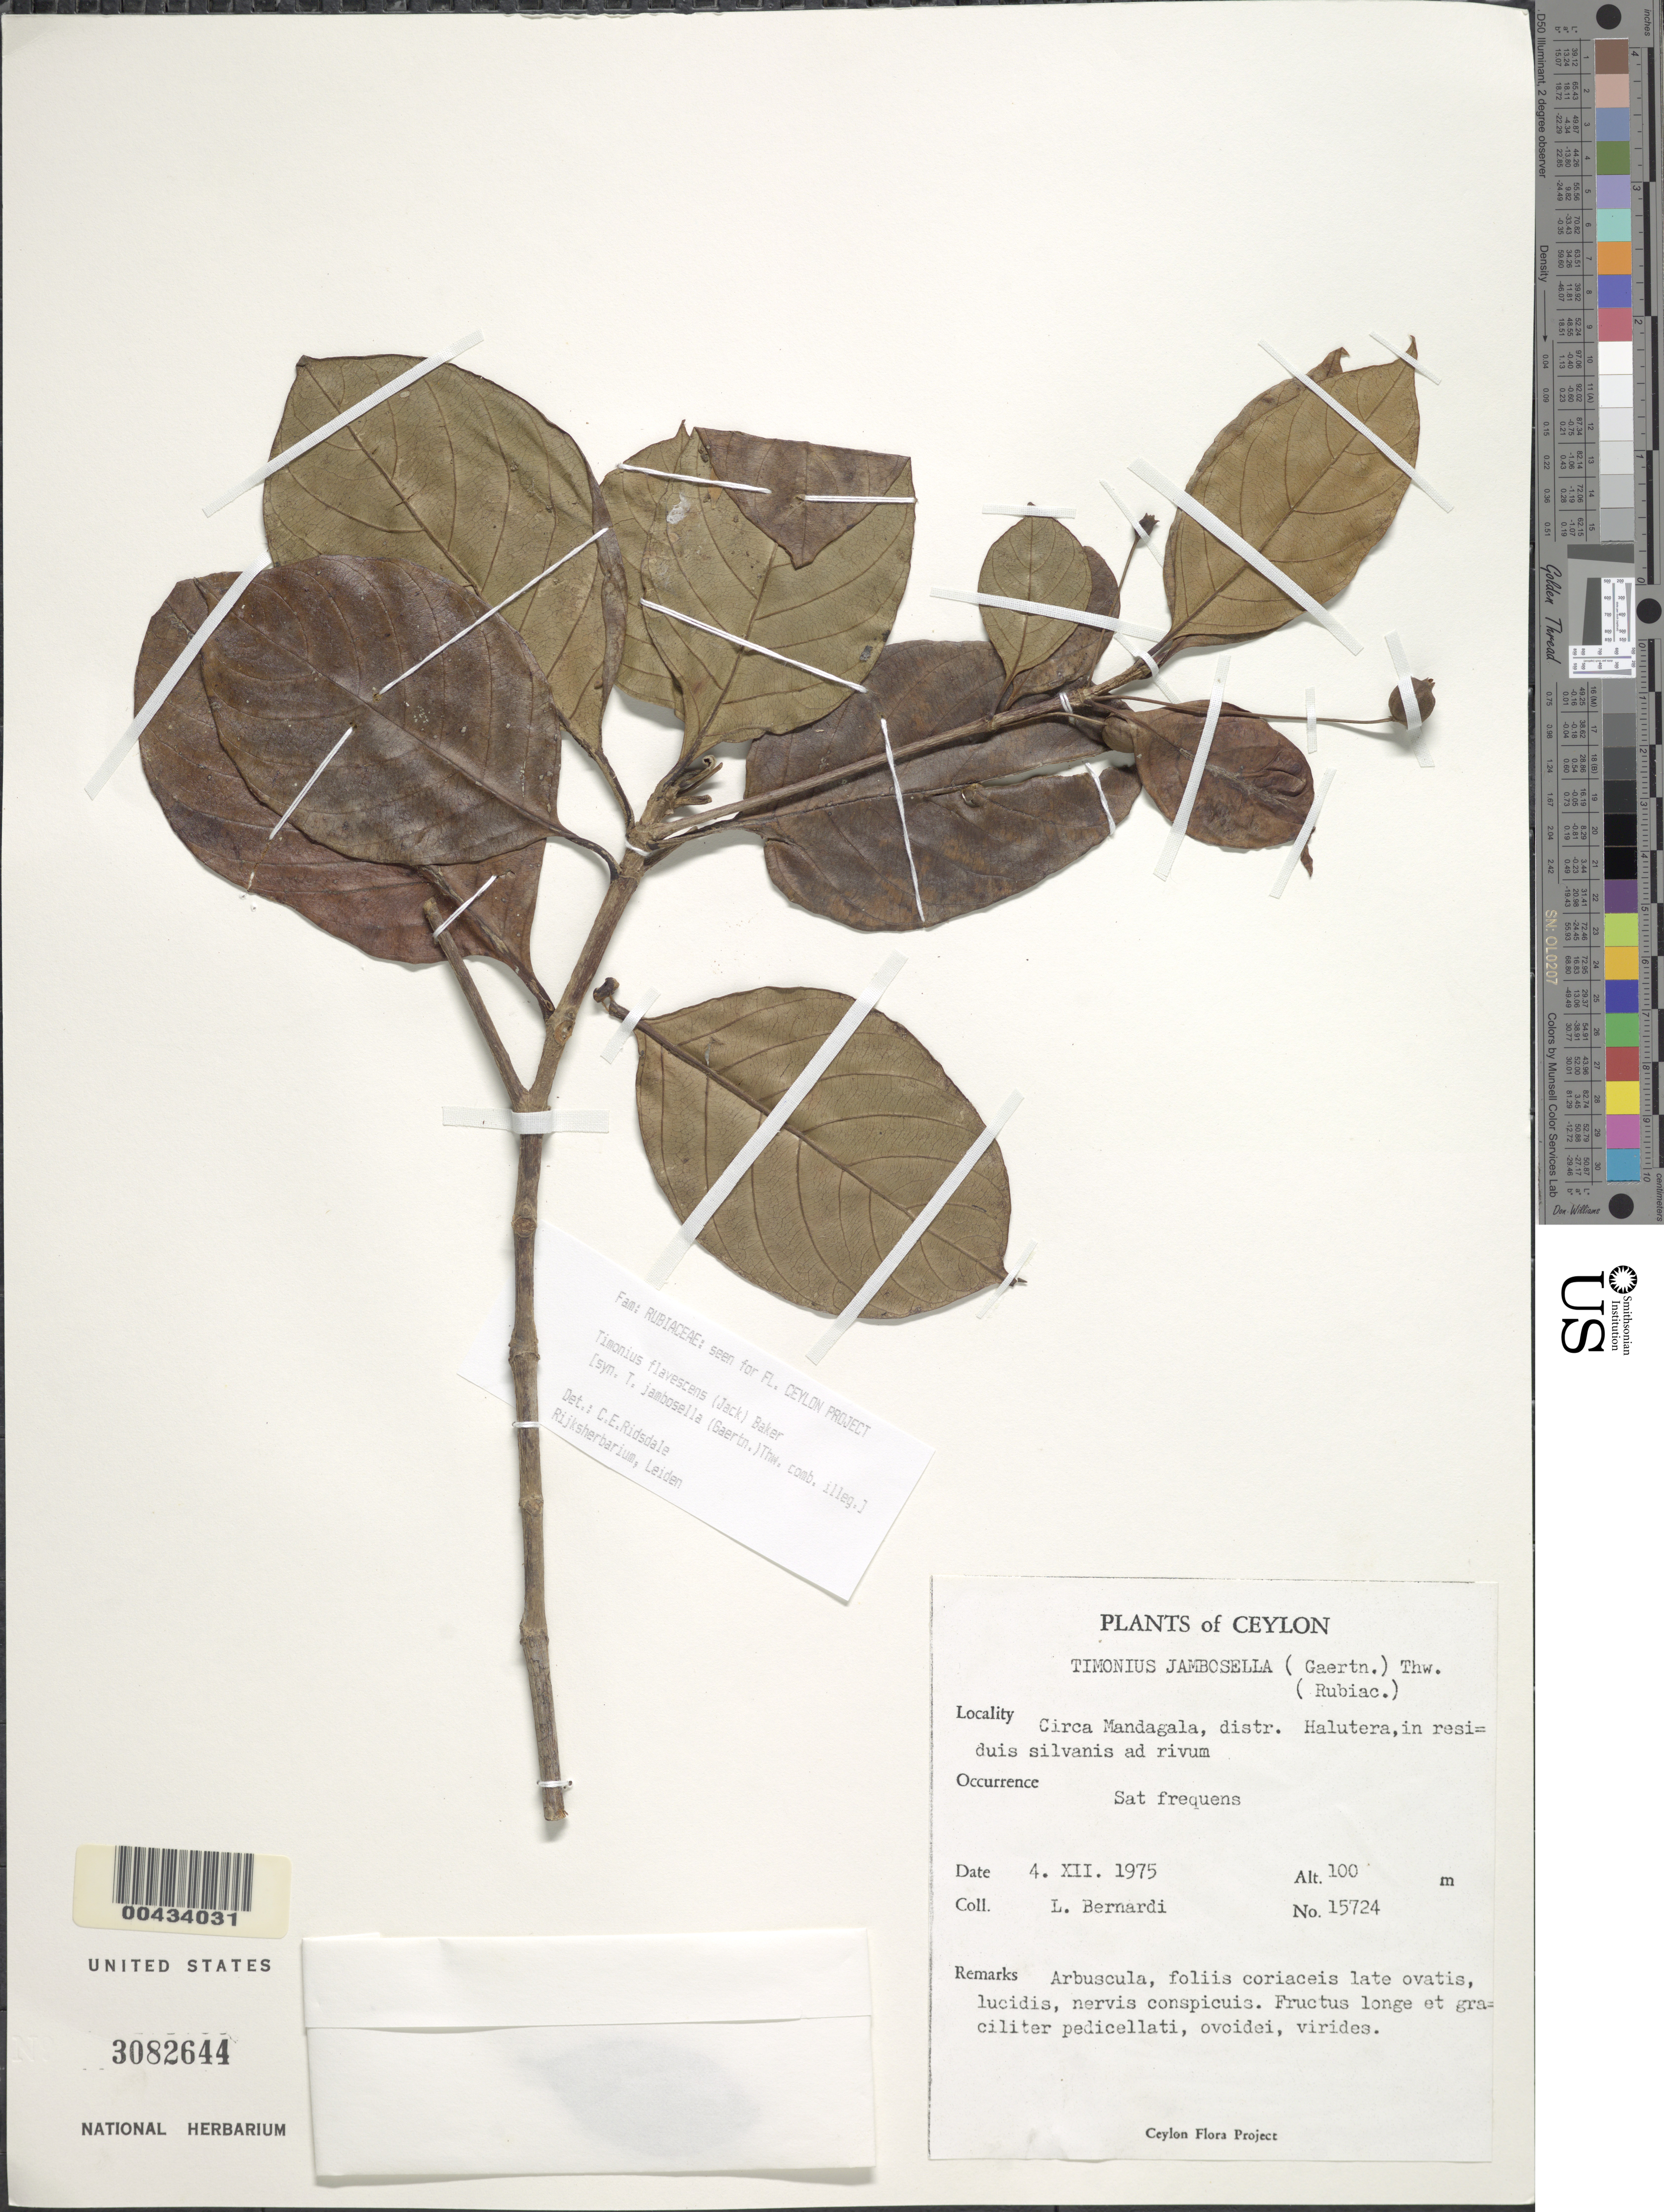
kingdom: Plantae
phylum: Tracheophyta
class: Magnoliopsida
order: Gentianales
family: Rubiaceae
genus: Timonius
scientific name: Timonius flavescens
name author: (Jack) Baker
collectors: L. Bernardi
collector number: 15724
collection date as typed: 04 Dec 1975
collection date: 1975-12-04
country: Sri Lanka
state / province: Western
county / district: Kalutara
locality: Near Mandagala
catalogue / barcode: US 3082644